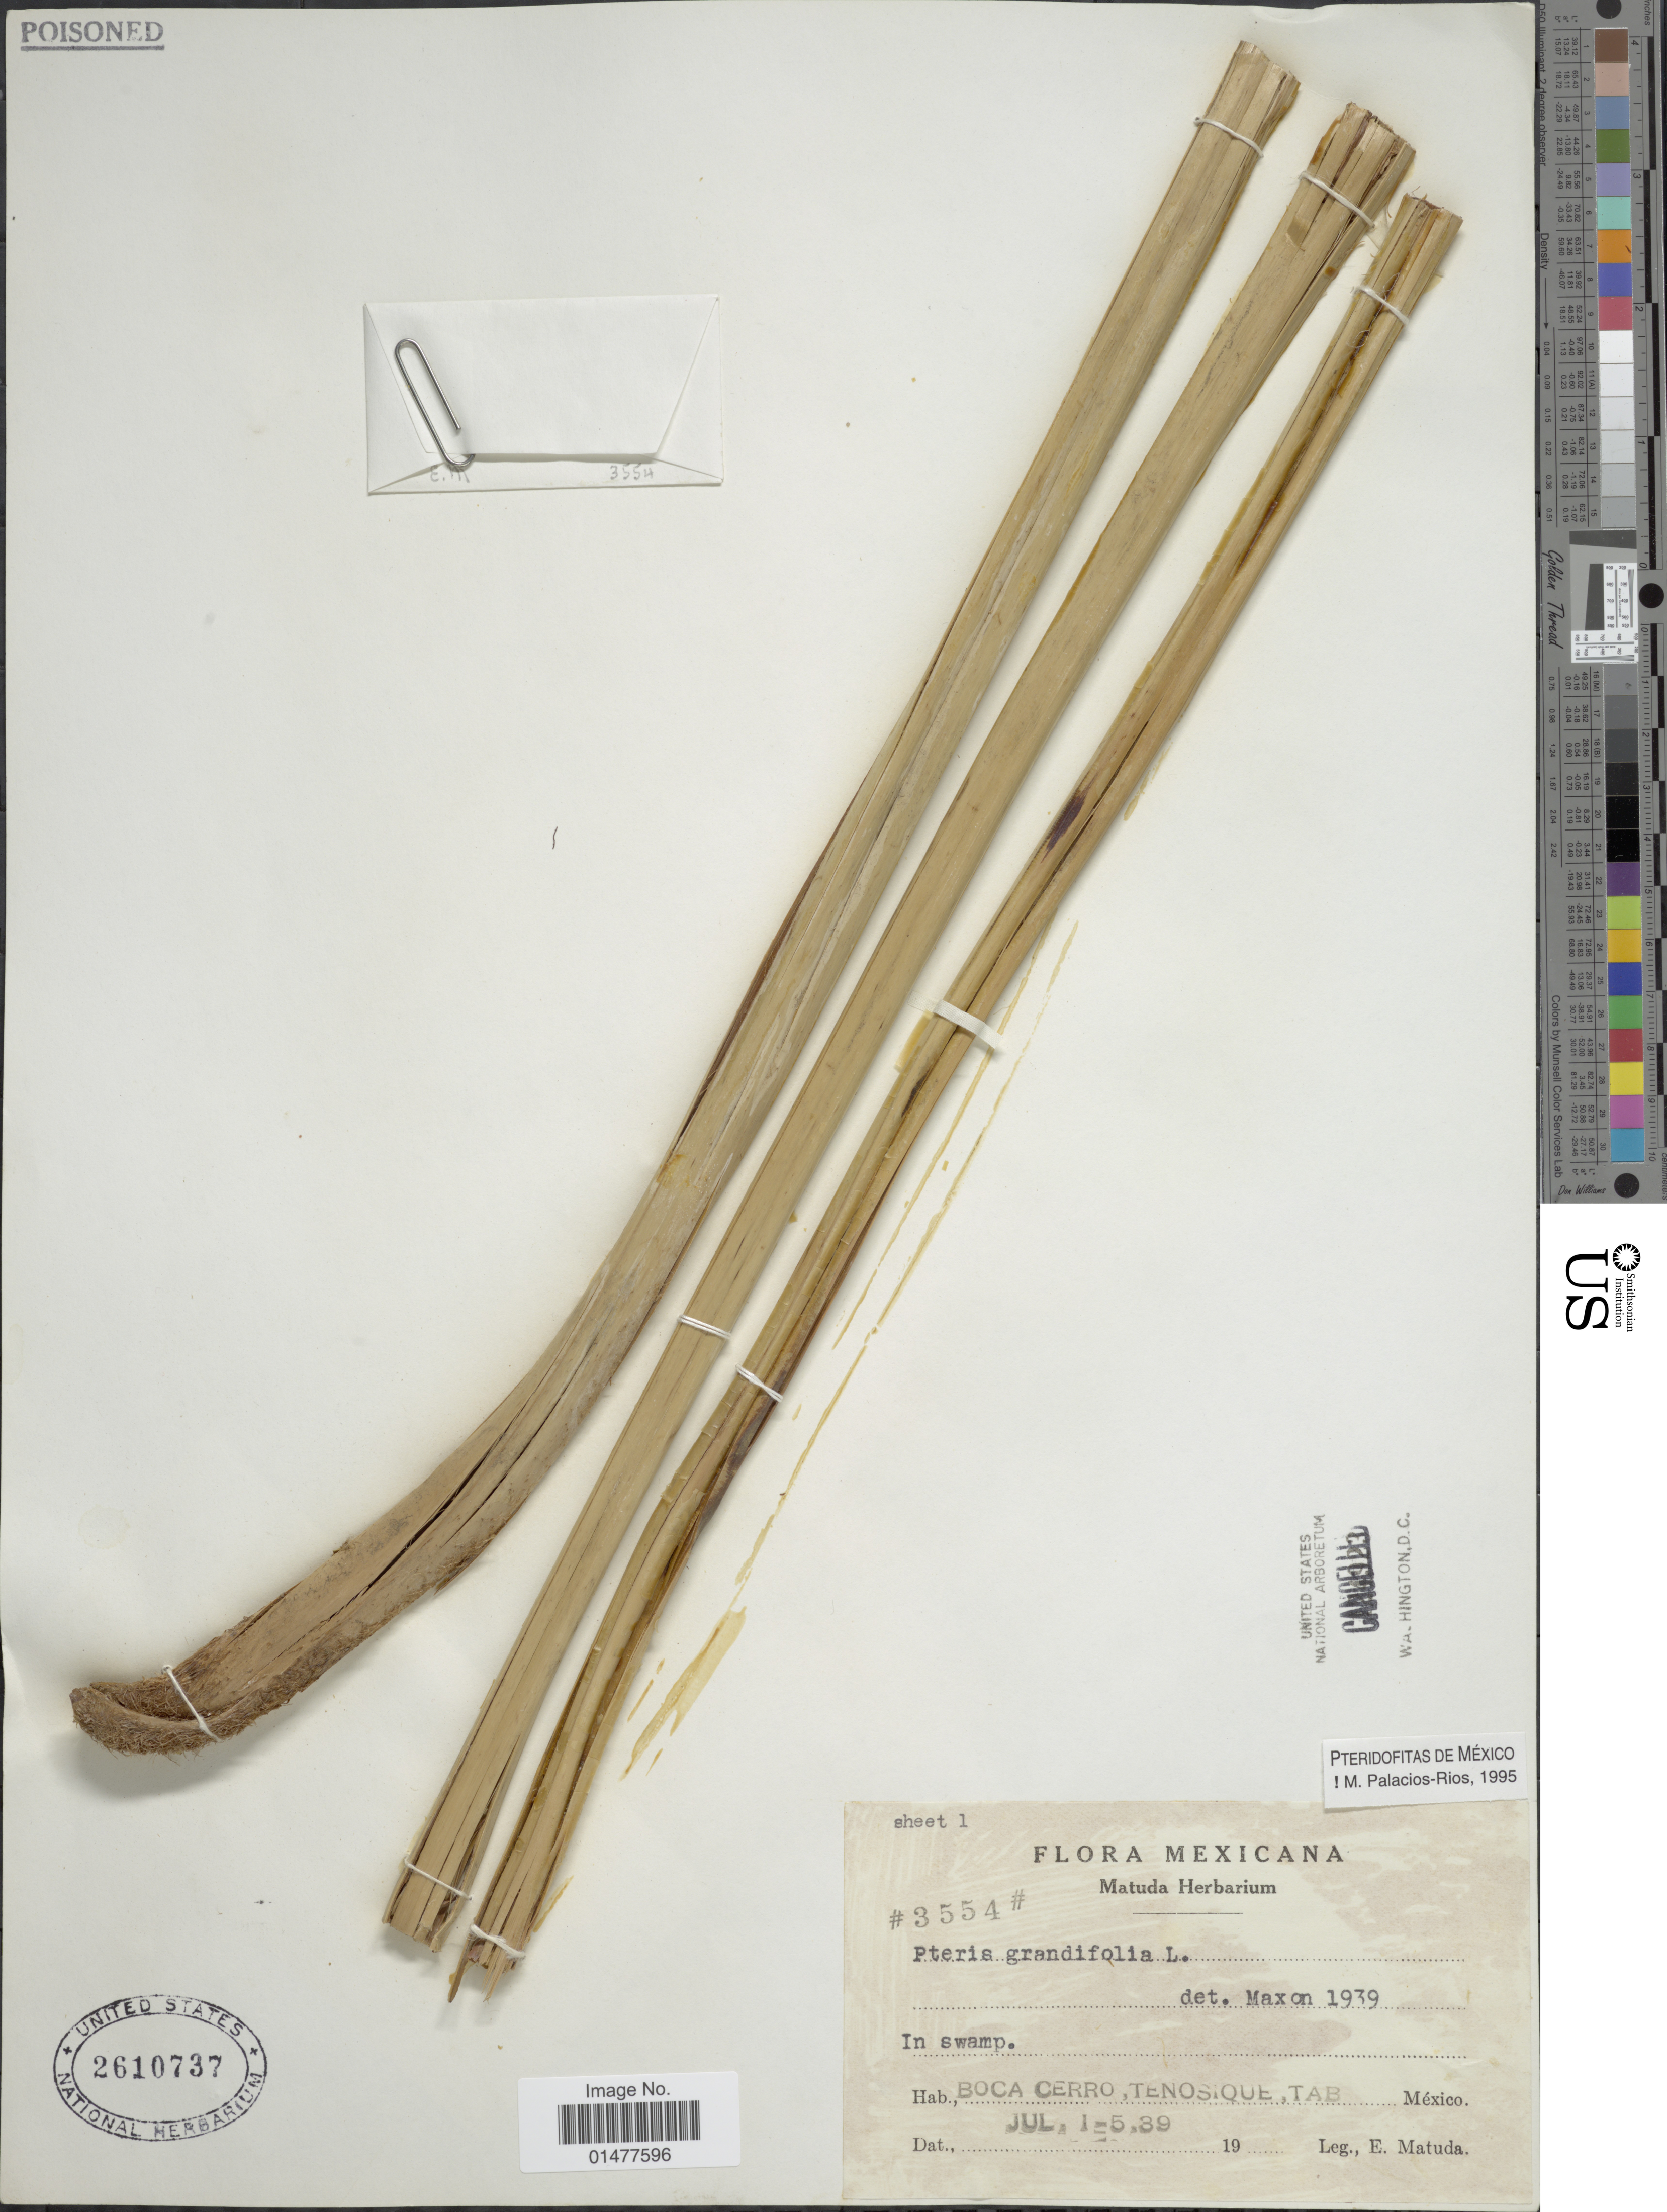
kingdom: Plantae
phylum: Tracheophyta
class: Polypodiopsida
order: Polypodiales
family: Pteridaceae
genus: Pteris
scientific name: Pteris grandifolia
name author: L.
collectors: E. Matuda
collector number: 3554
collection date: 1939-07-01/1939-07-05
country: Mexico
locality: Boca Cerro, Tenosique, Tab.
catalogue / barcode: US 2610737